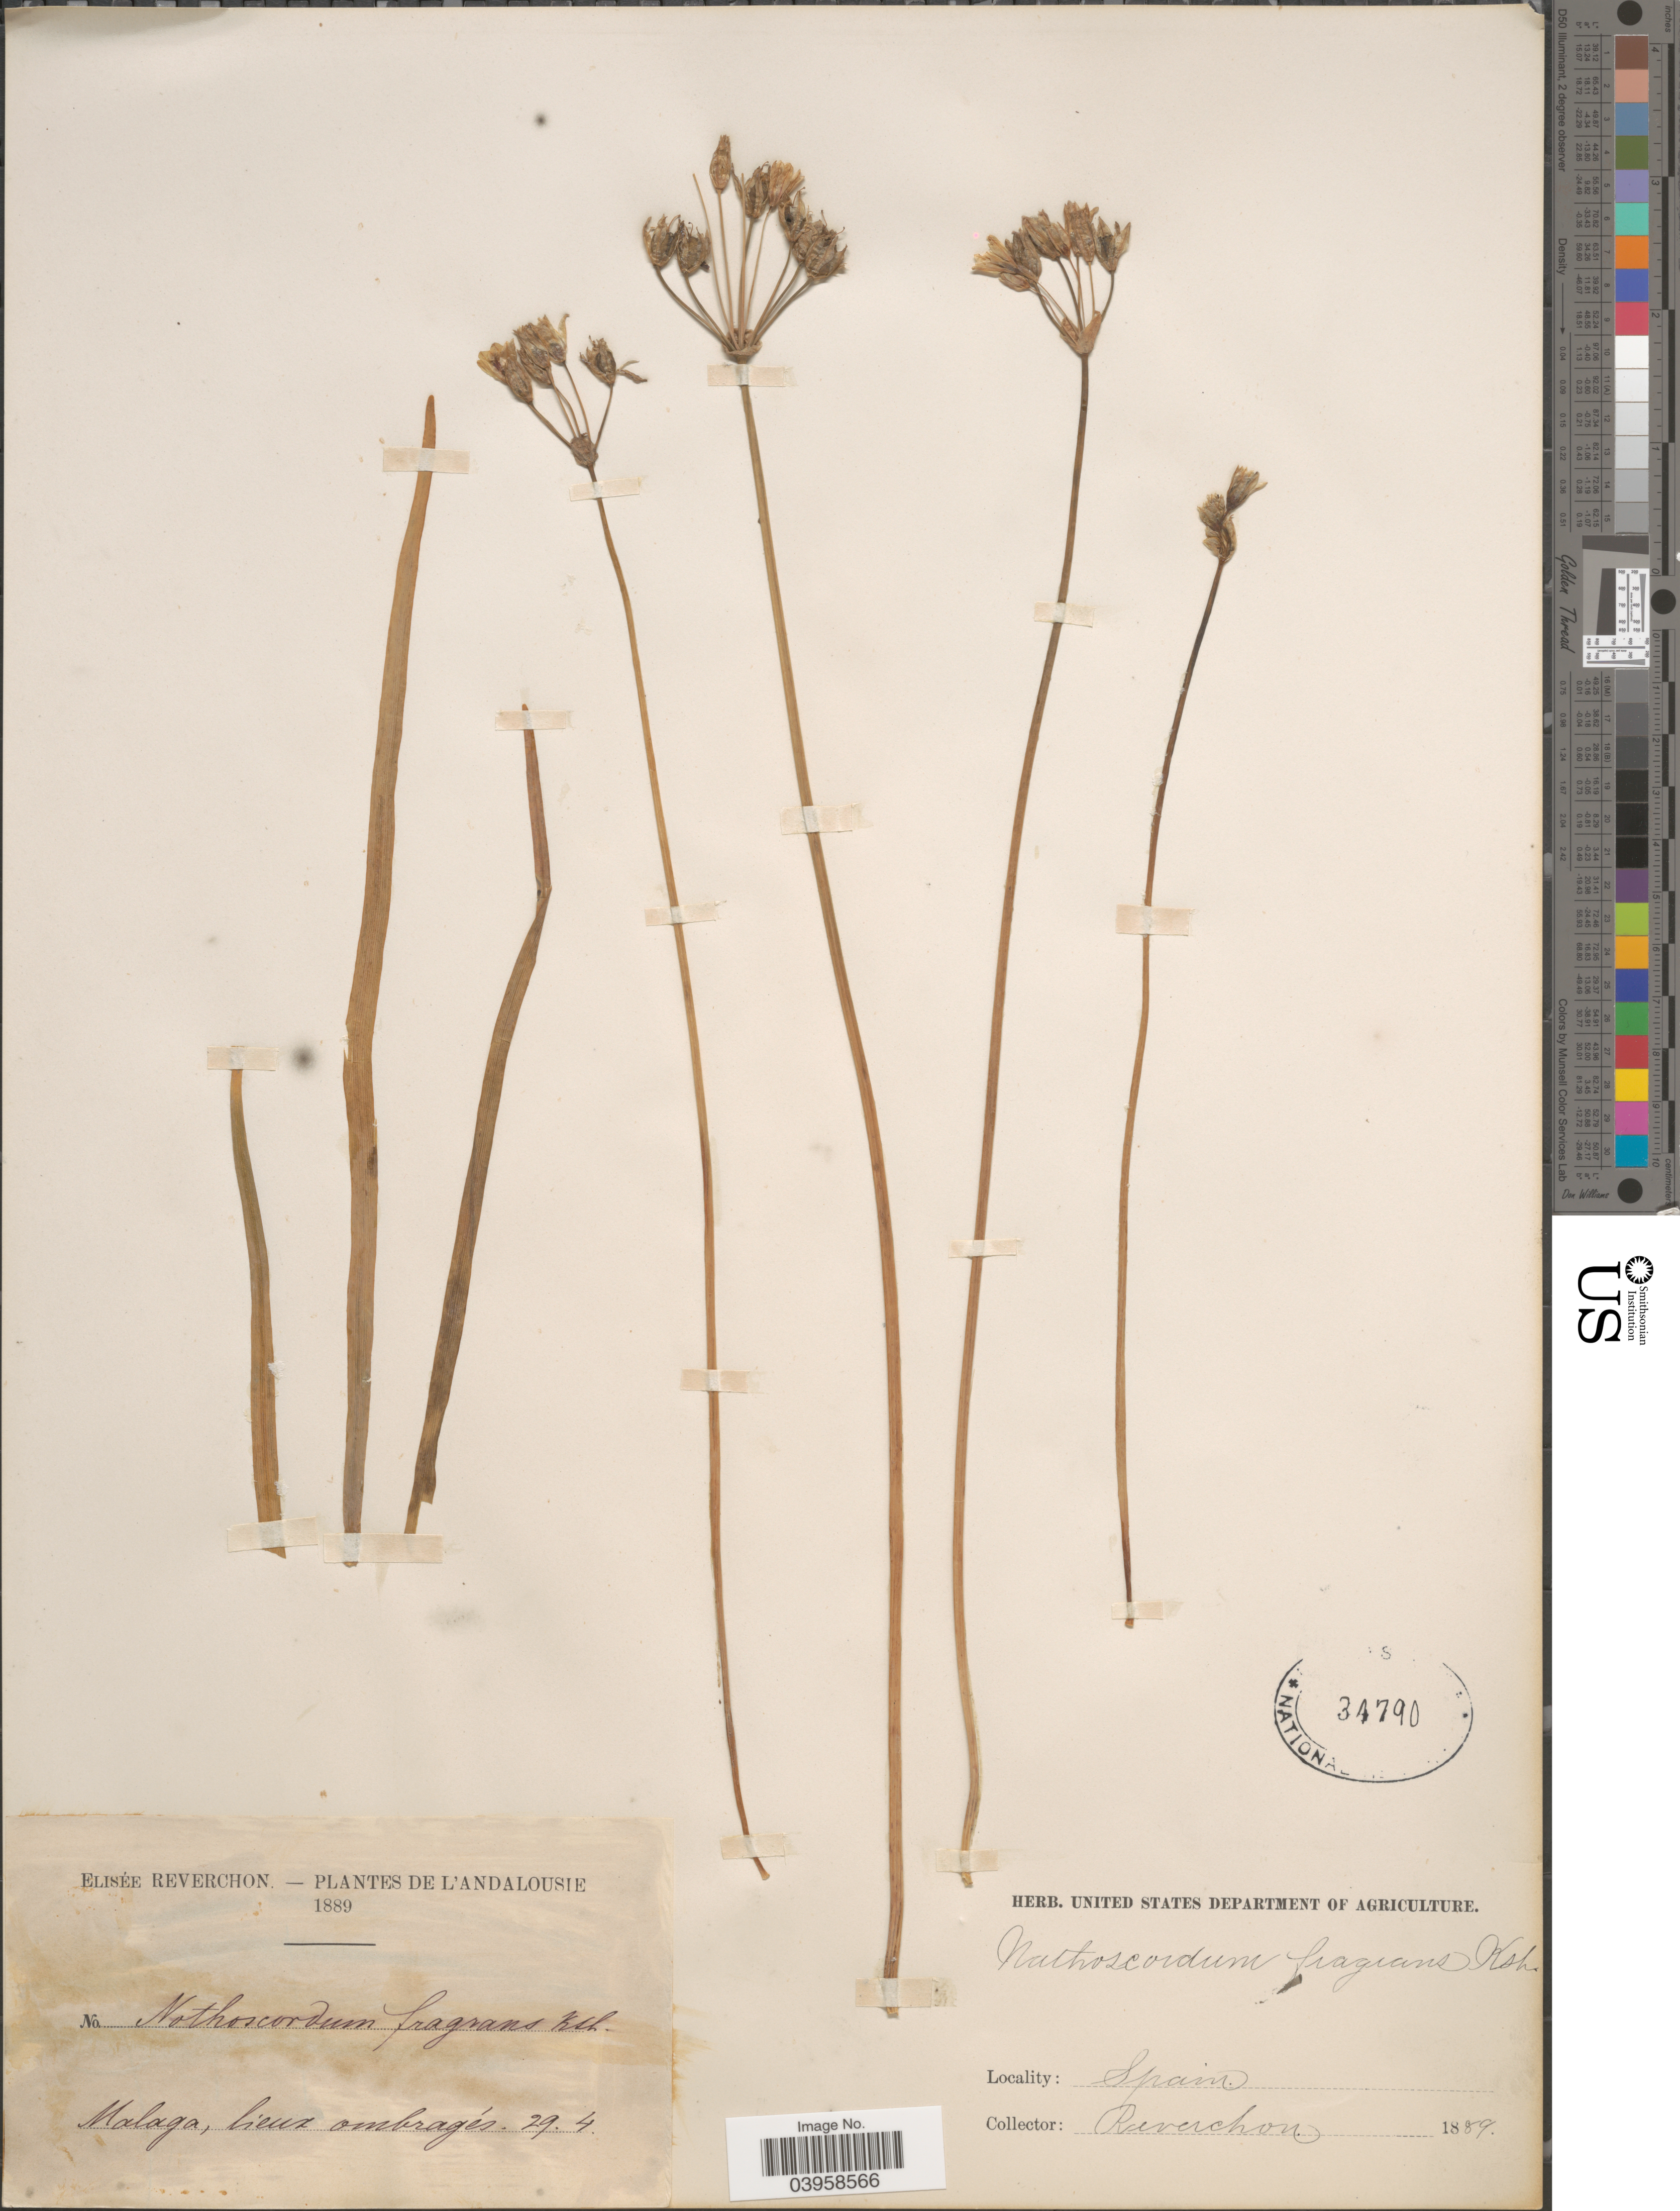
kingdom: Plantae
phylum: Tracheophyta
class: Liliopsida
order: Asparagales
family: Amaryllidaceae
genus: Nothoscordum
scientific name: Nothoscordum fragrans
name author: (Vent.) Kunth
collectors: E. Reverchon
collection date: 1889-04-29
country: Spain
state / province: Andalucía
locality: L'Andalousie. Malaga, lieux ombragés.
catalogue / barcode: US 34790